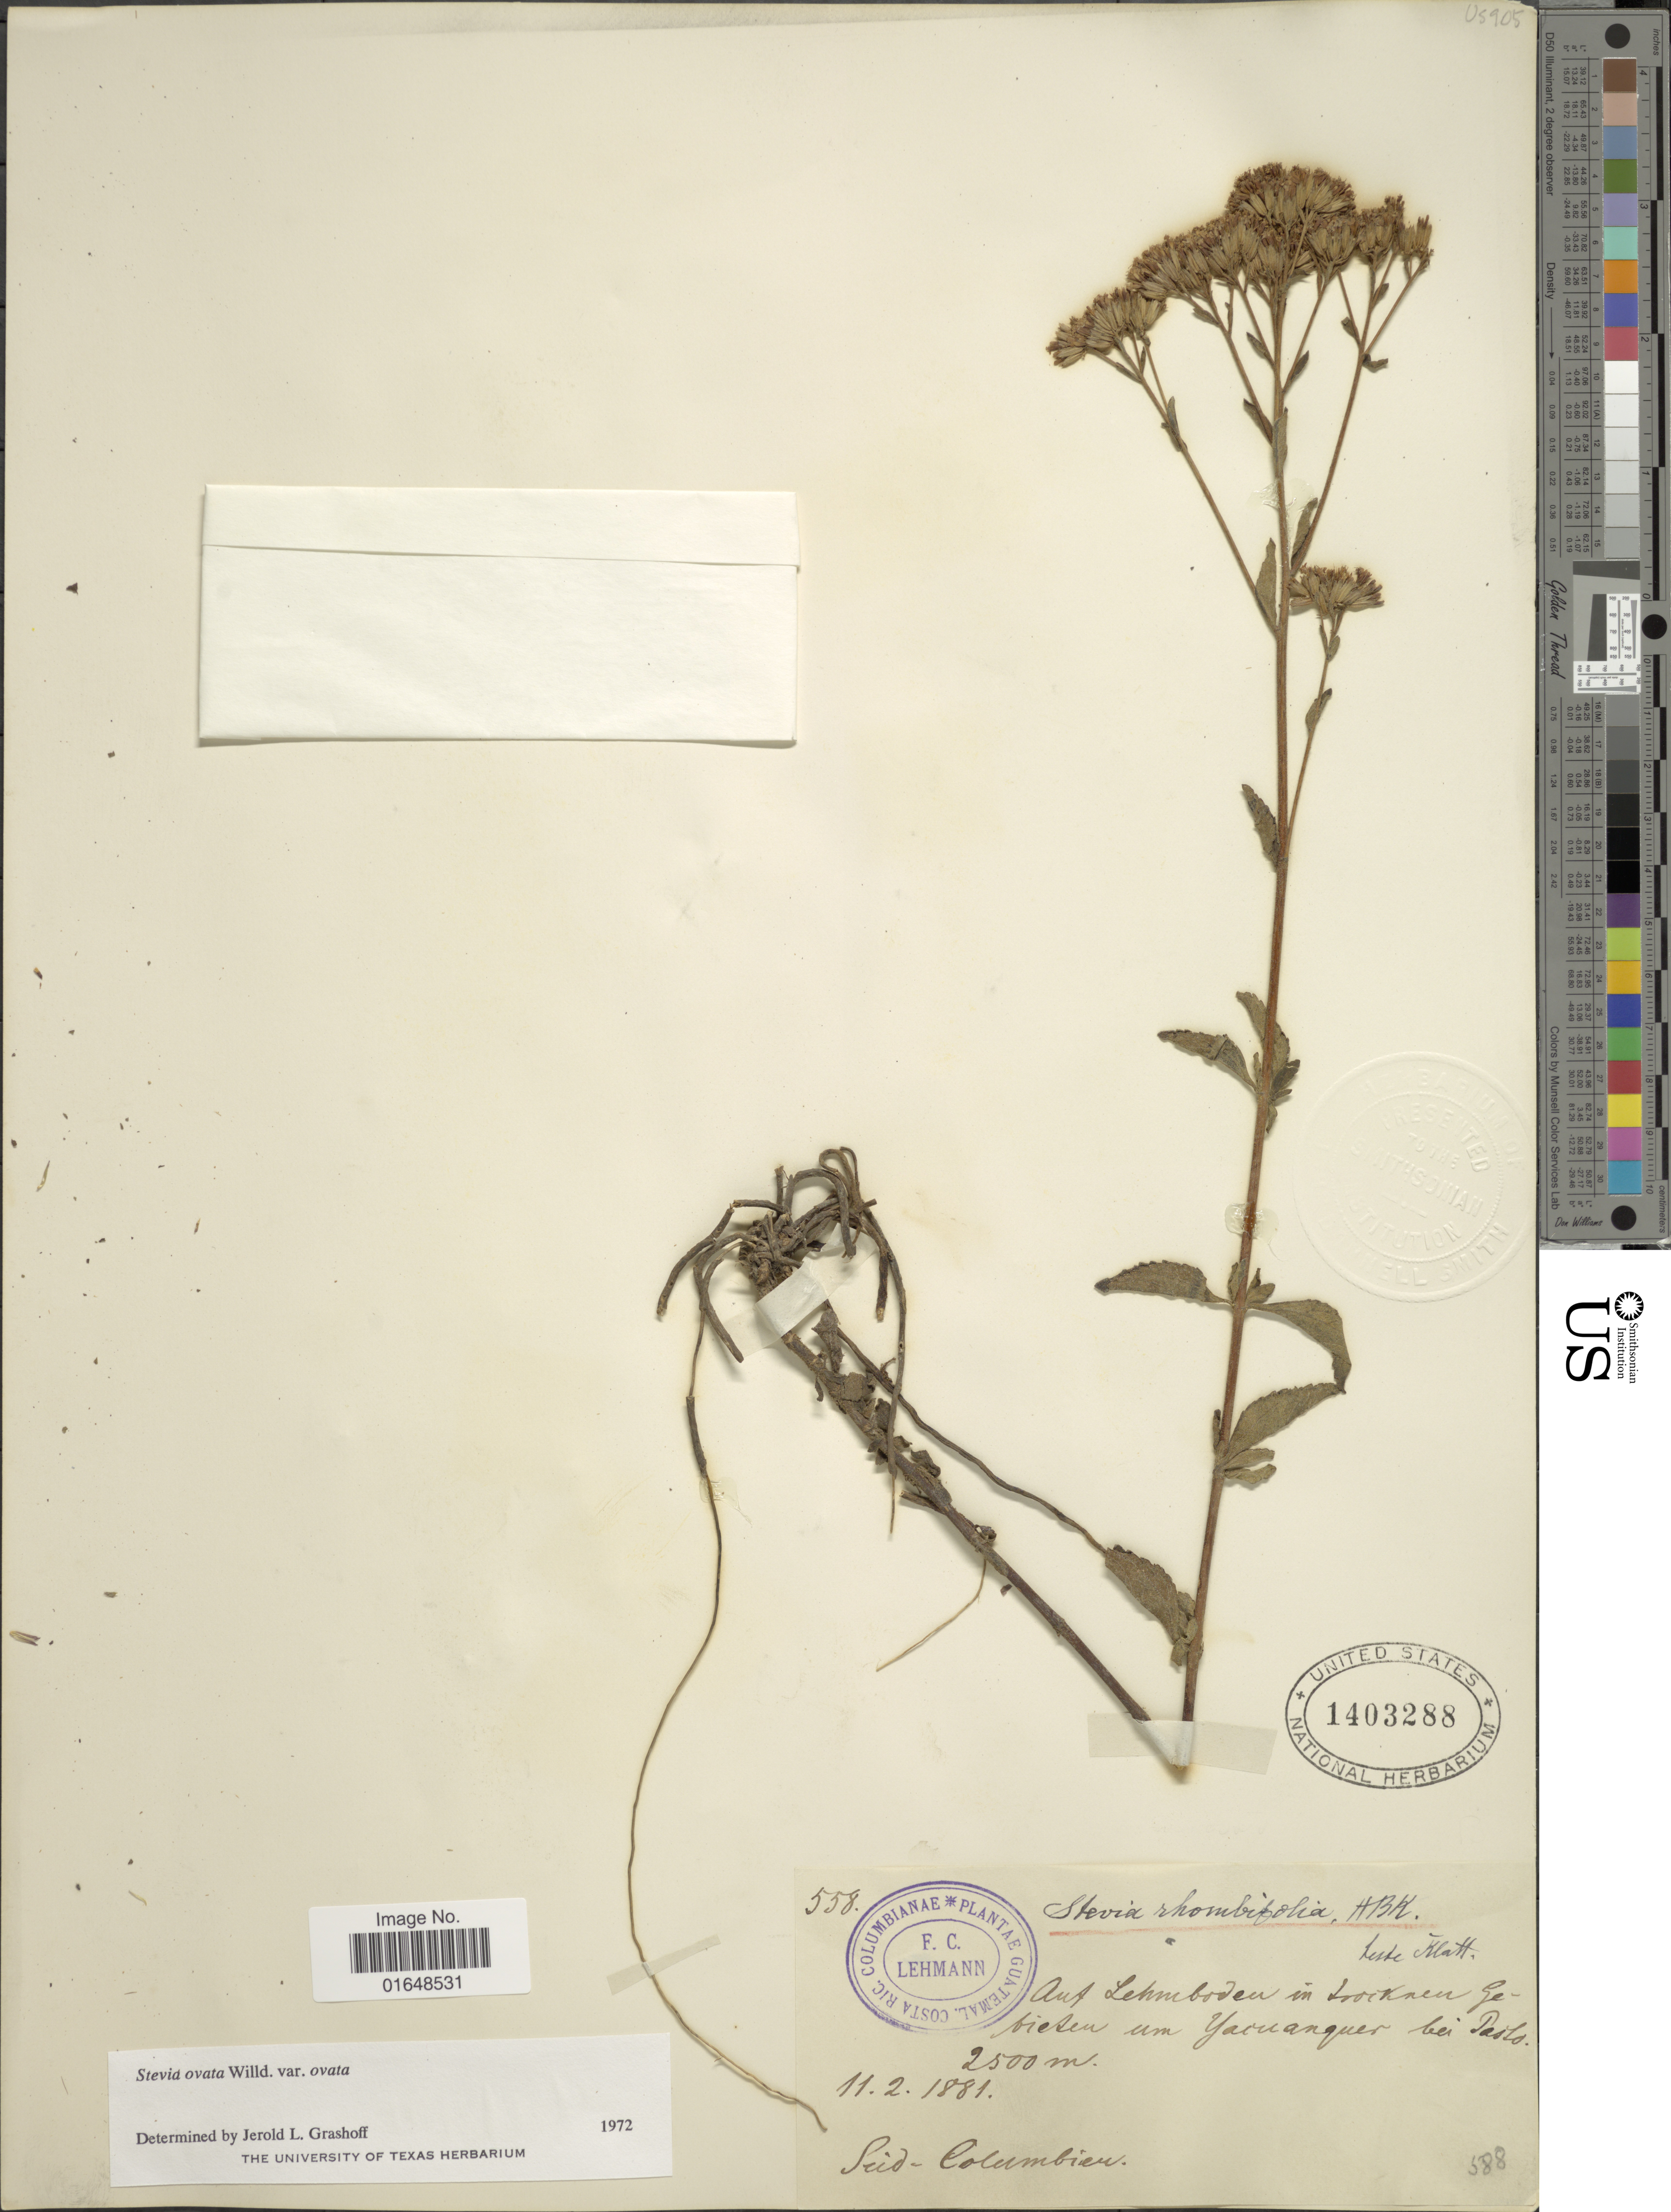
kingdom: Plantae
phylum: Tracheophyta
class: Magnoliopsida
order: Asterales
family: Asteraceae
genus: Stevia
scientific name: Stevia ovata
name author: Willd.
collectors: F. C. Lehmann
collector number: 558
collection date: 1881-02-11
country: Colombia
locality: Auf Lehmboden in trocknen Gebieten um Yacuanquer bei Pasto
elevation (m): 2500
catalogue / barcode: US 1403288